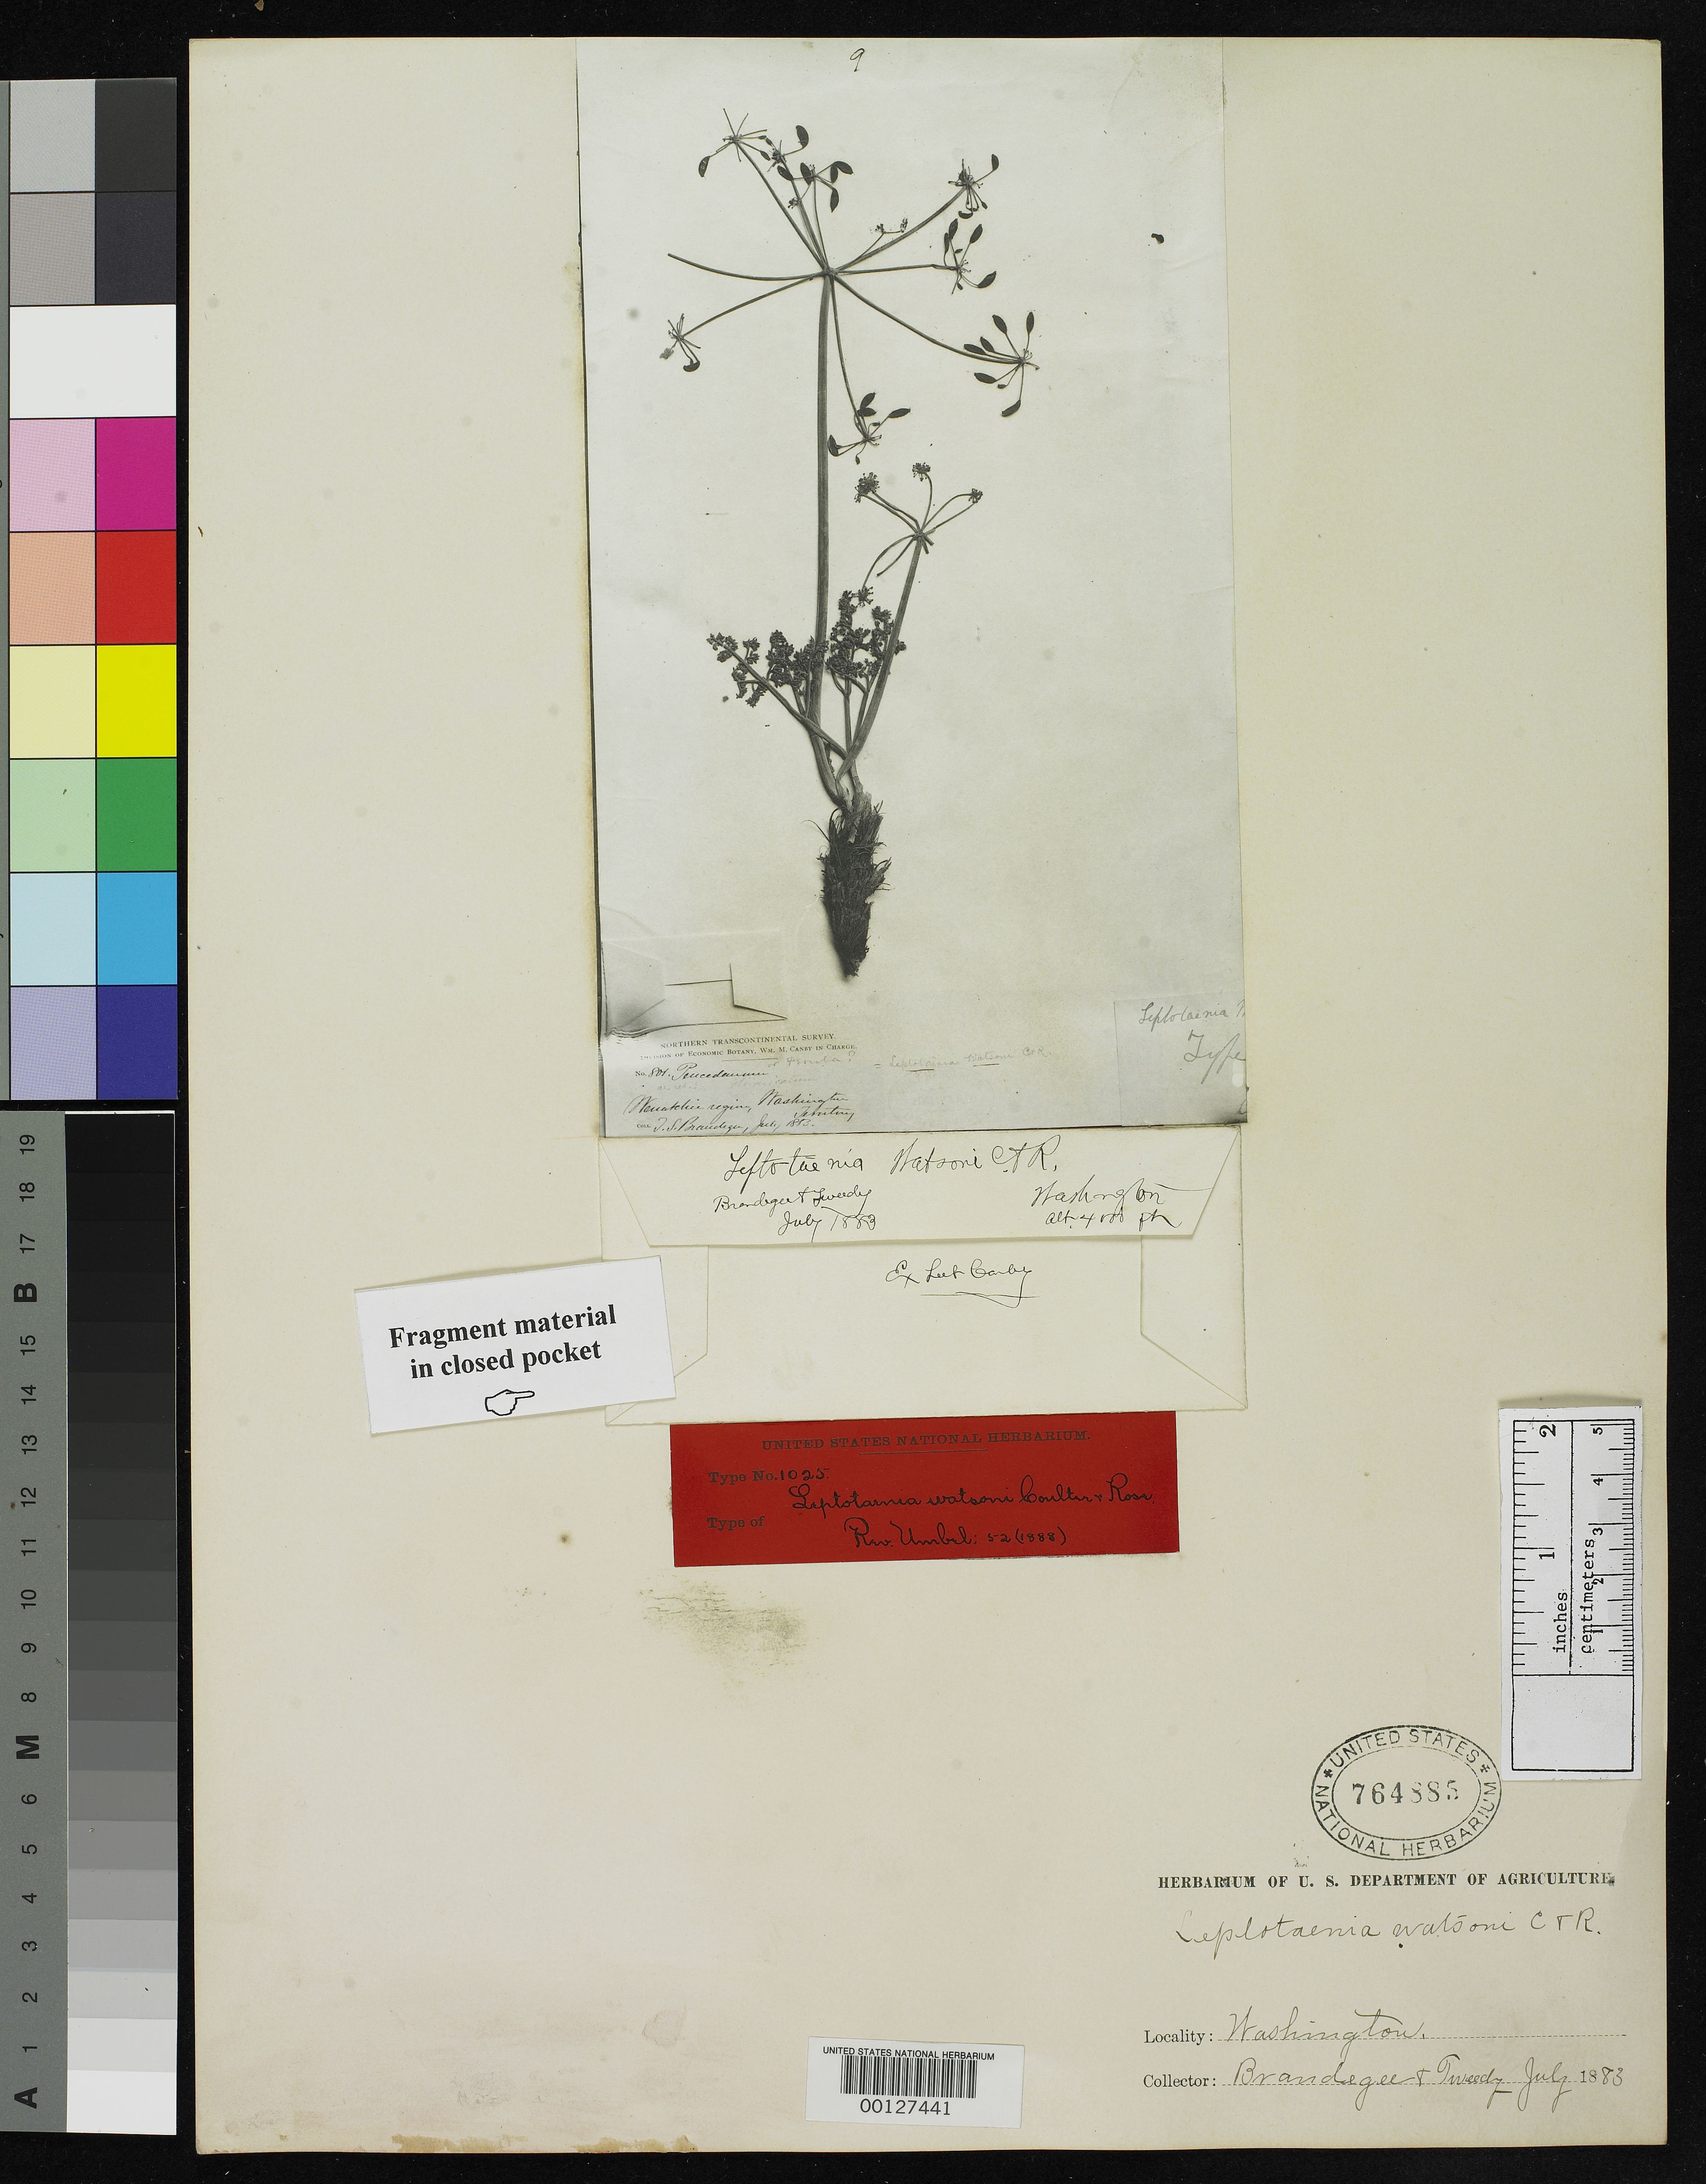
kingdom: Plantae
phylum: Tracheophyta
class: Magnoliopsida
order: Apiales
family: Apiaceae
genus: Leptotaenia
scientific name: Leptotaenia watsonii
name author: J.M. Coult. & Rose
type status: Syntype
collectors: T. S. Brandegee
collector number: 801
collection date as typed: Jul 1883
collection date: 1883-07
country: United States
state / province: Washington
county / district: Chelan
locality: Wenatchee region.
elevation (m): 1219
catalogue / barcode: US 764885